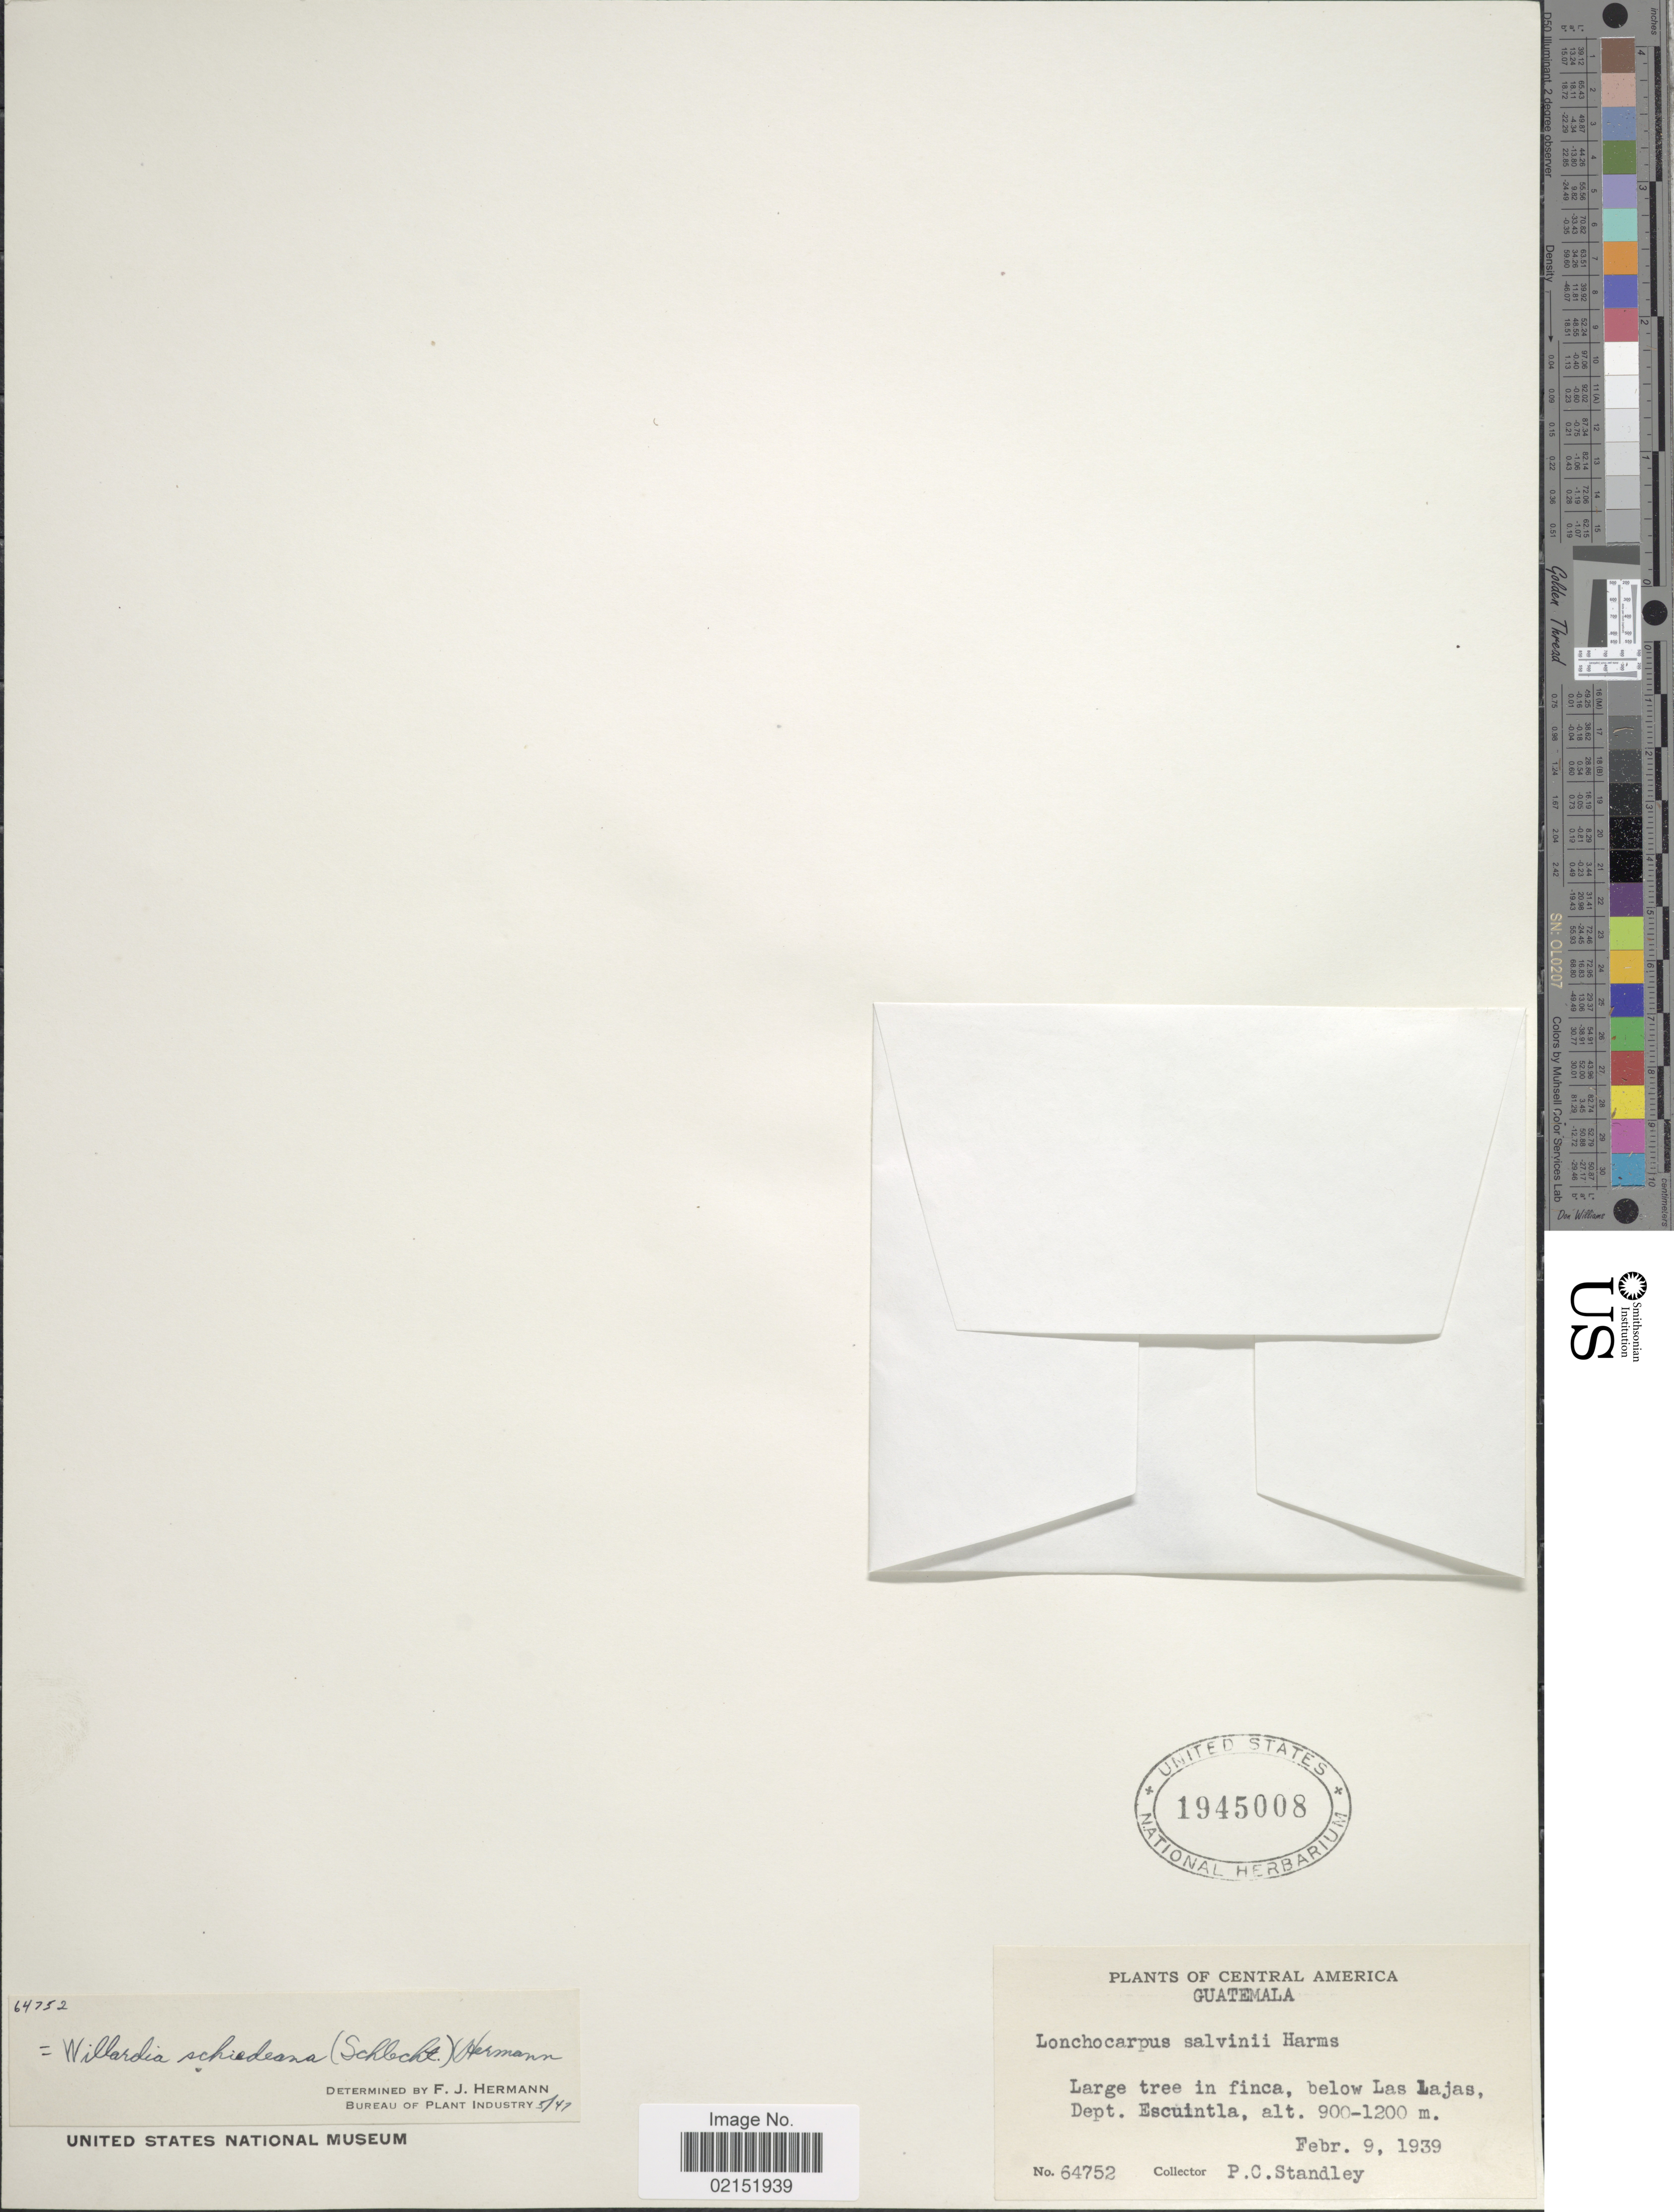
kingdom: Plantae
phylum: Tracheophyta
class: Magnoliopsida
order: Fabales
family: Fabaceae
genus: Lonchocarpus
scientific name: Lonchocarpus schiedeanus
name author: (Schltdl.) Harms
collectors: P. C. Standley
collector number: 64752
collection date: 1939-02-09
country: Guatemala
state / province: Escuintla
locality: Below Las Lajas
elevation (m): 900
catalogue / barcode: US 1945008